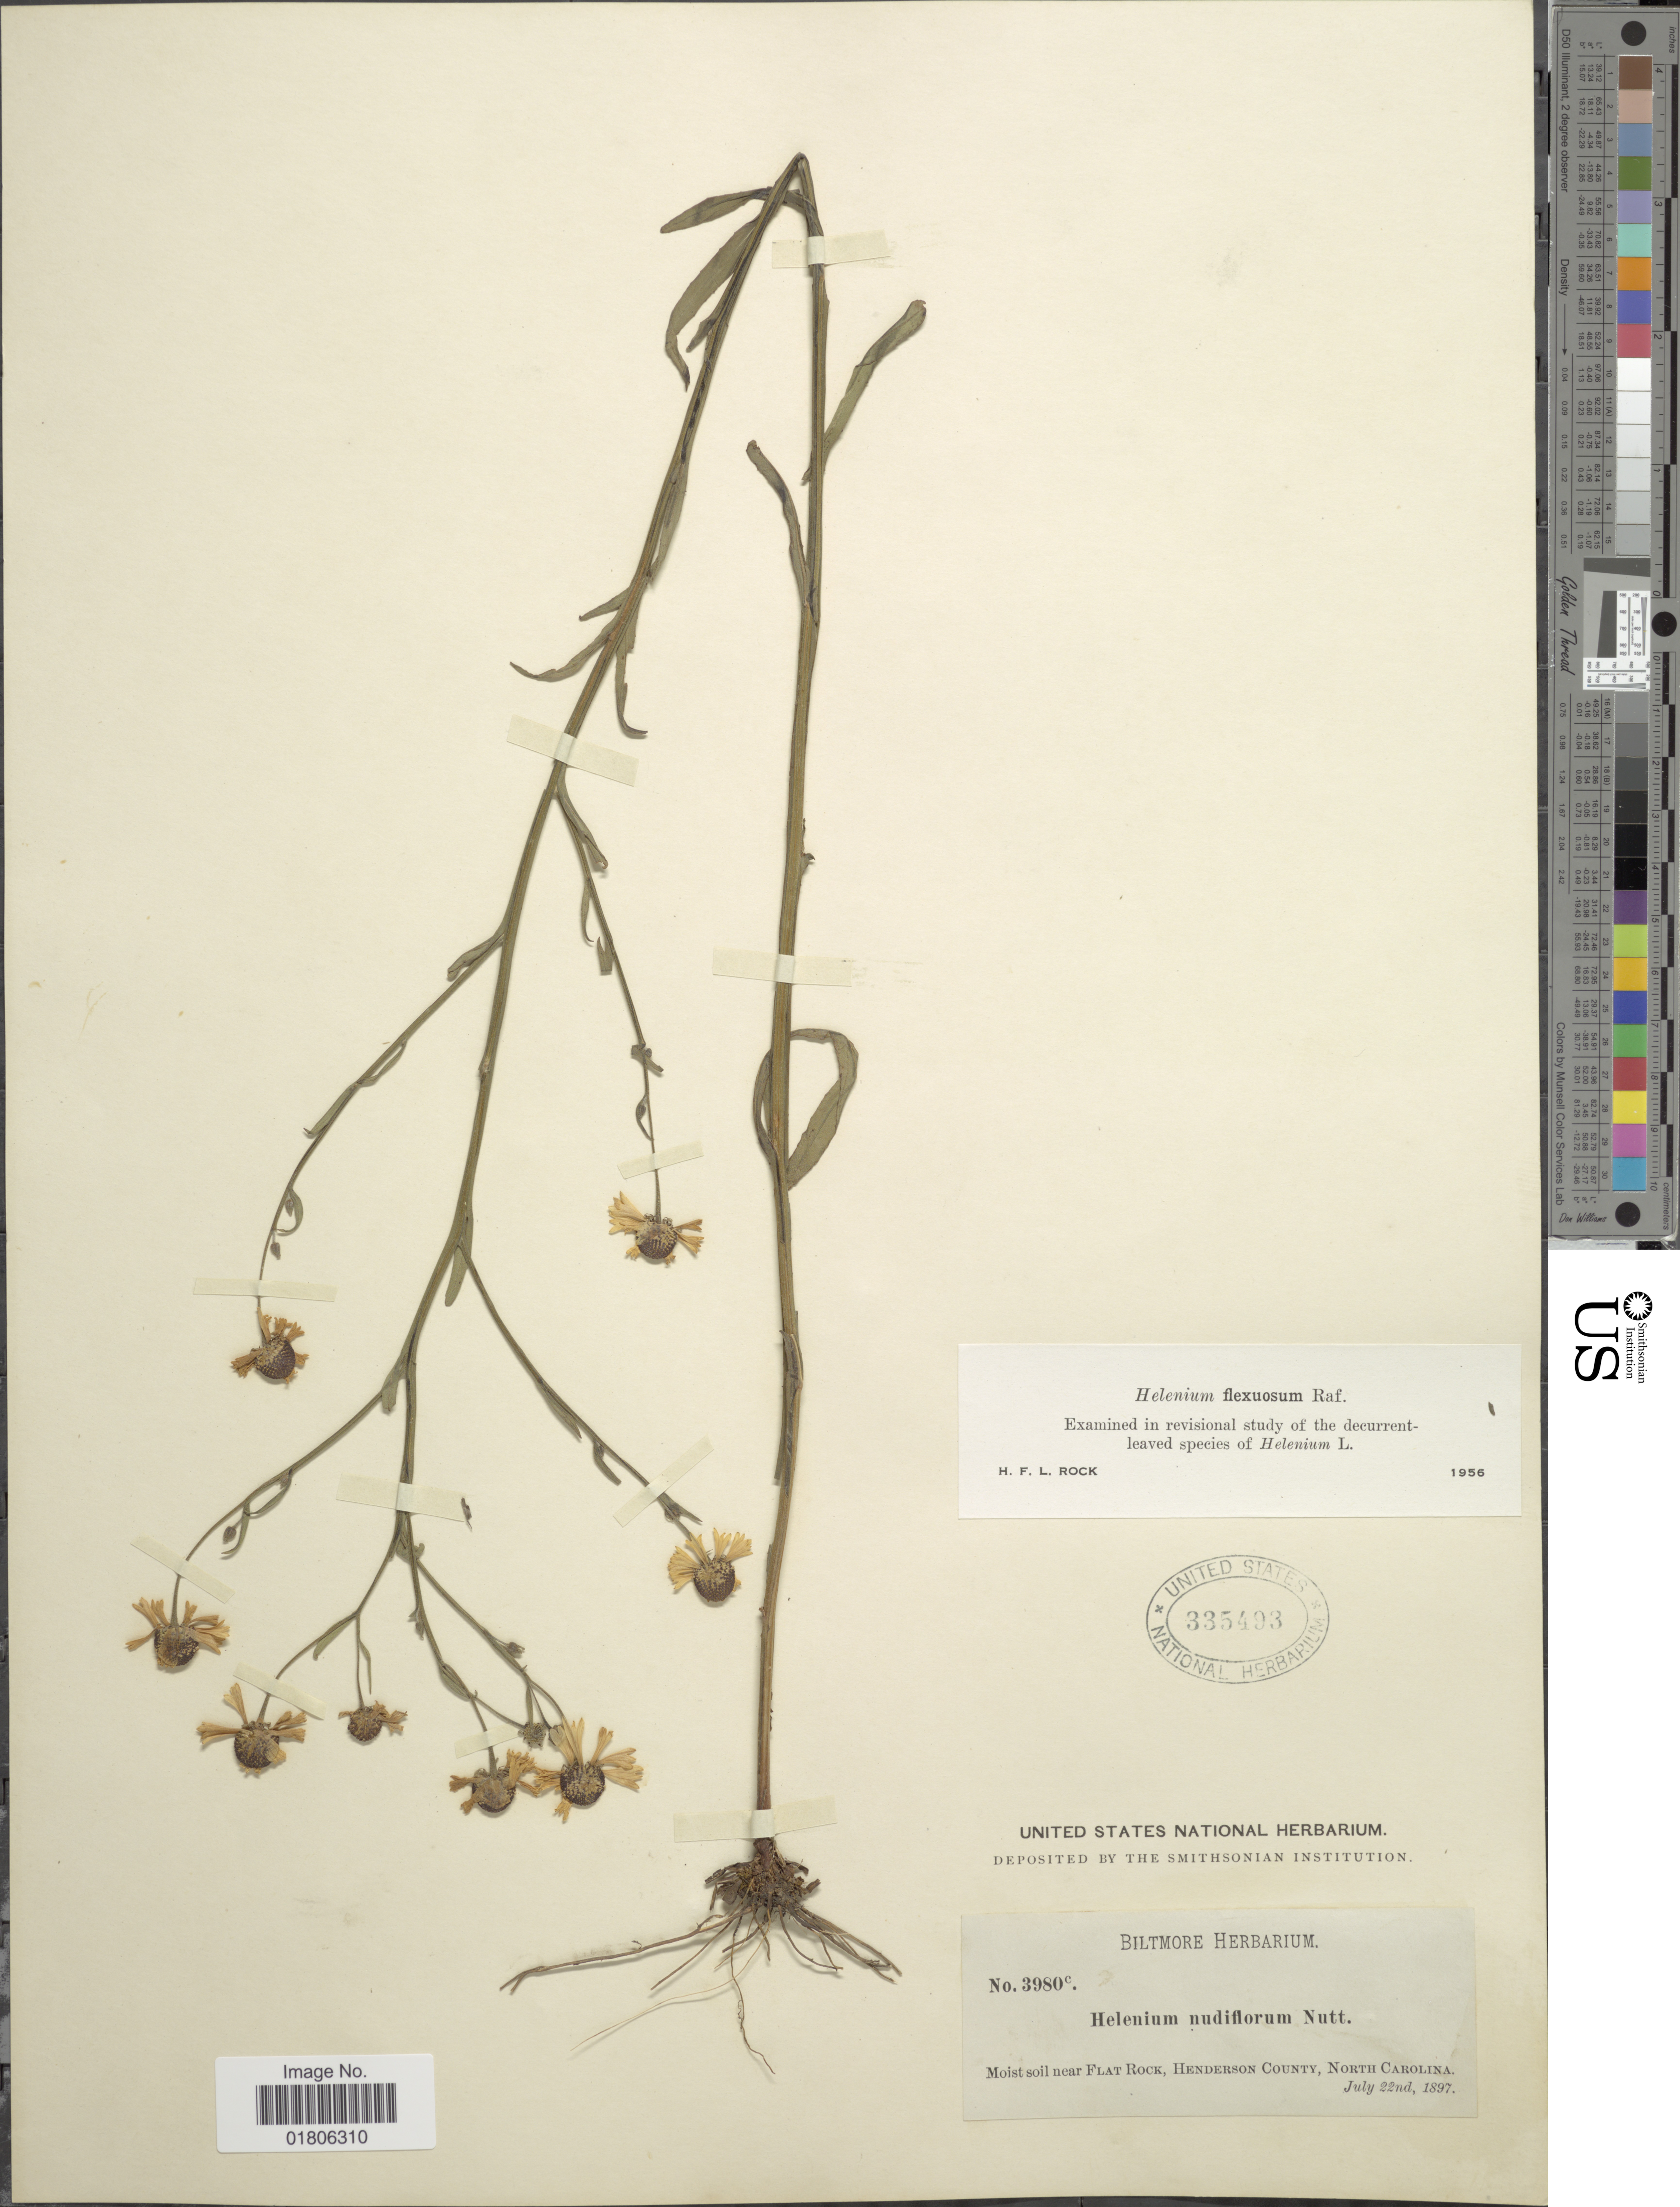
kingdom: Plantae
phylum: Tracheophyta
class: Magnoliopsida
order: Asterales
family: Asteraceae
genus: Helenium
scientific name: Helenium flexuosum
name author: Raf.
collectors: ex herb. Biltmore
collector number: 3980c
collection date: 1897-07-22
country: United States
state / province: North Carolina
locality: Near Flat rock, Henderson County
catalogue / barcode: US 335493